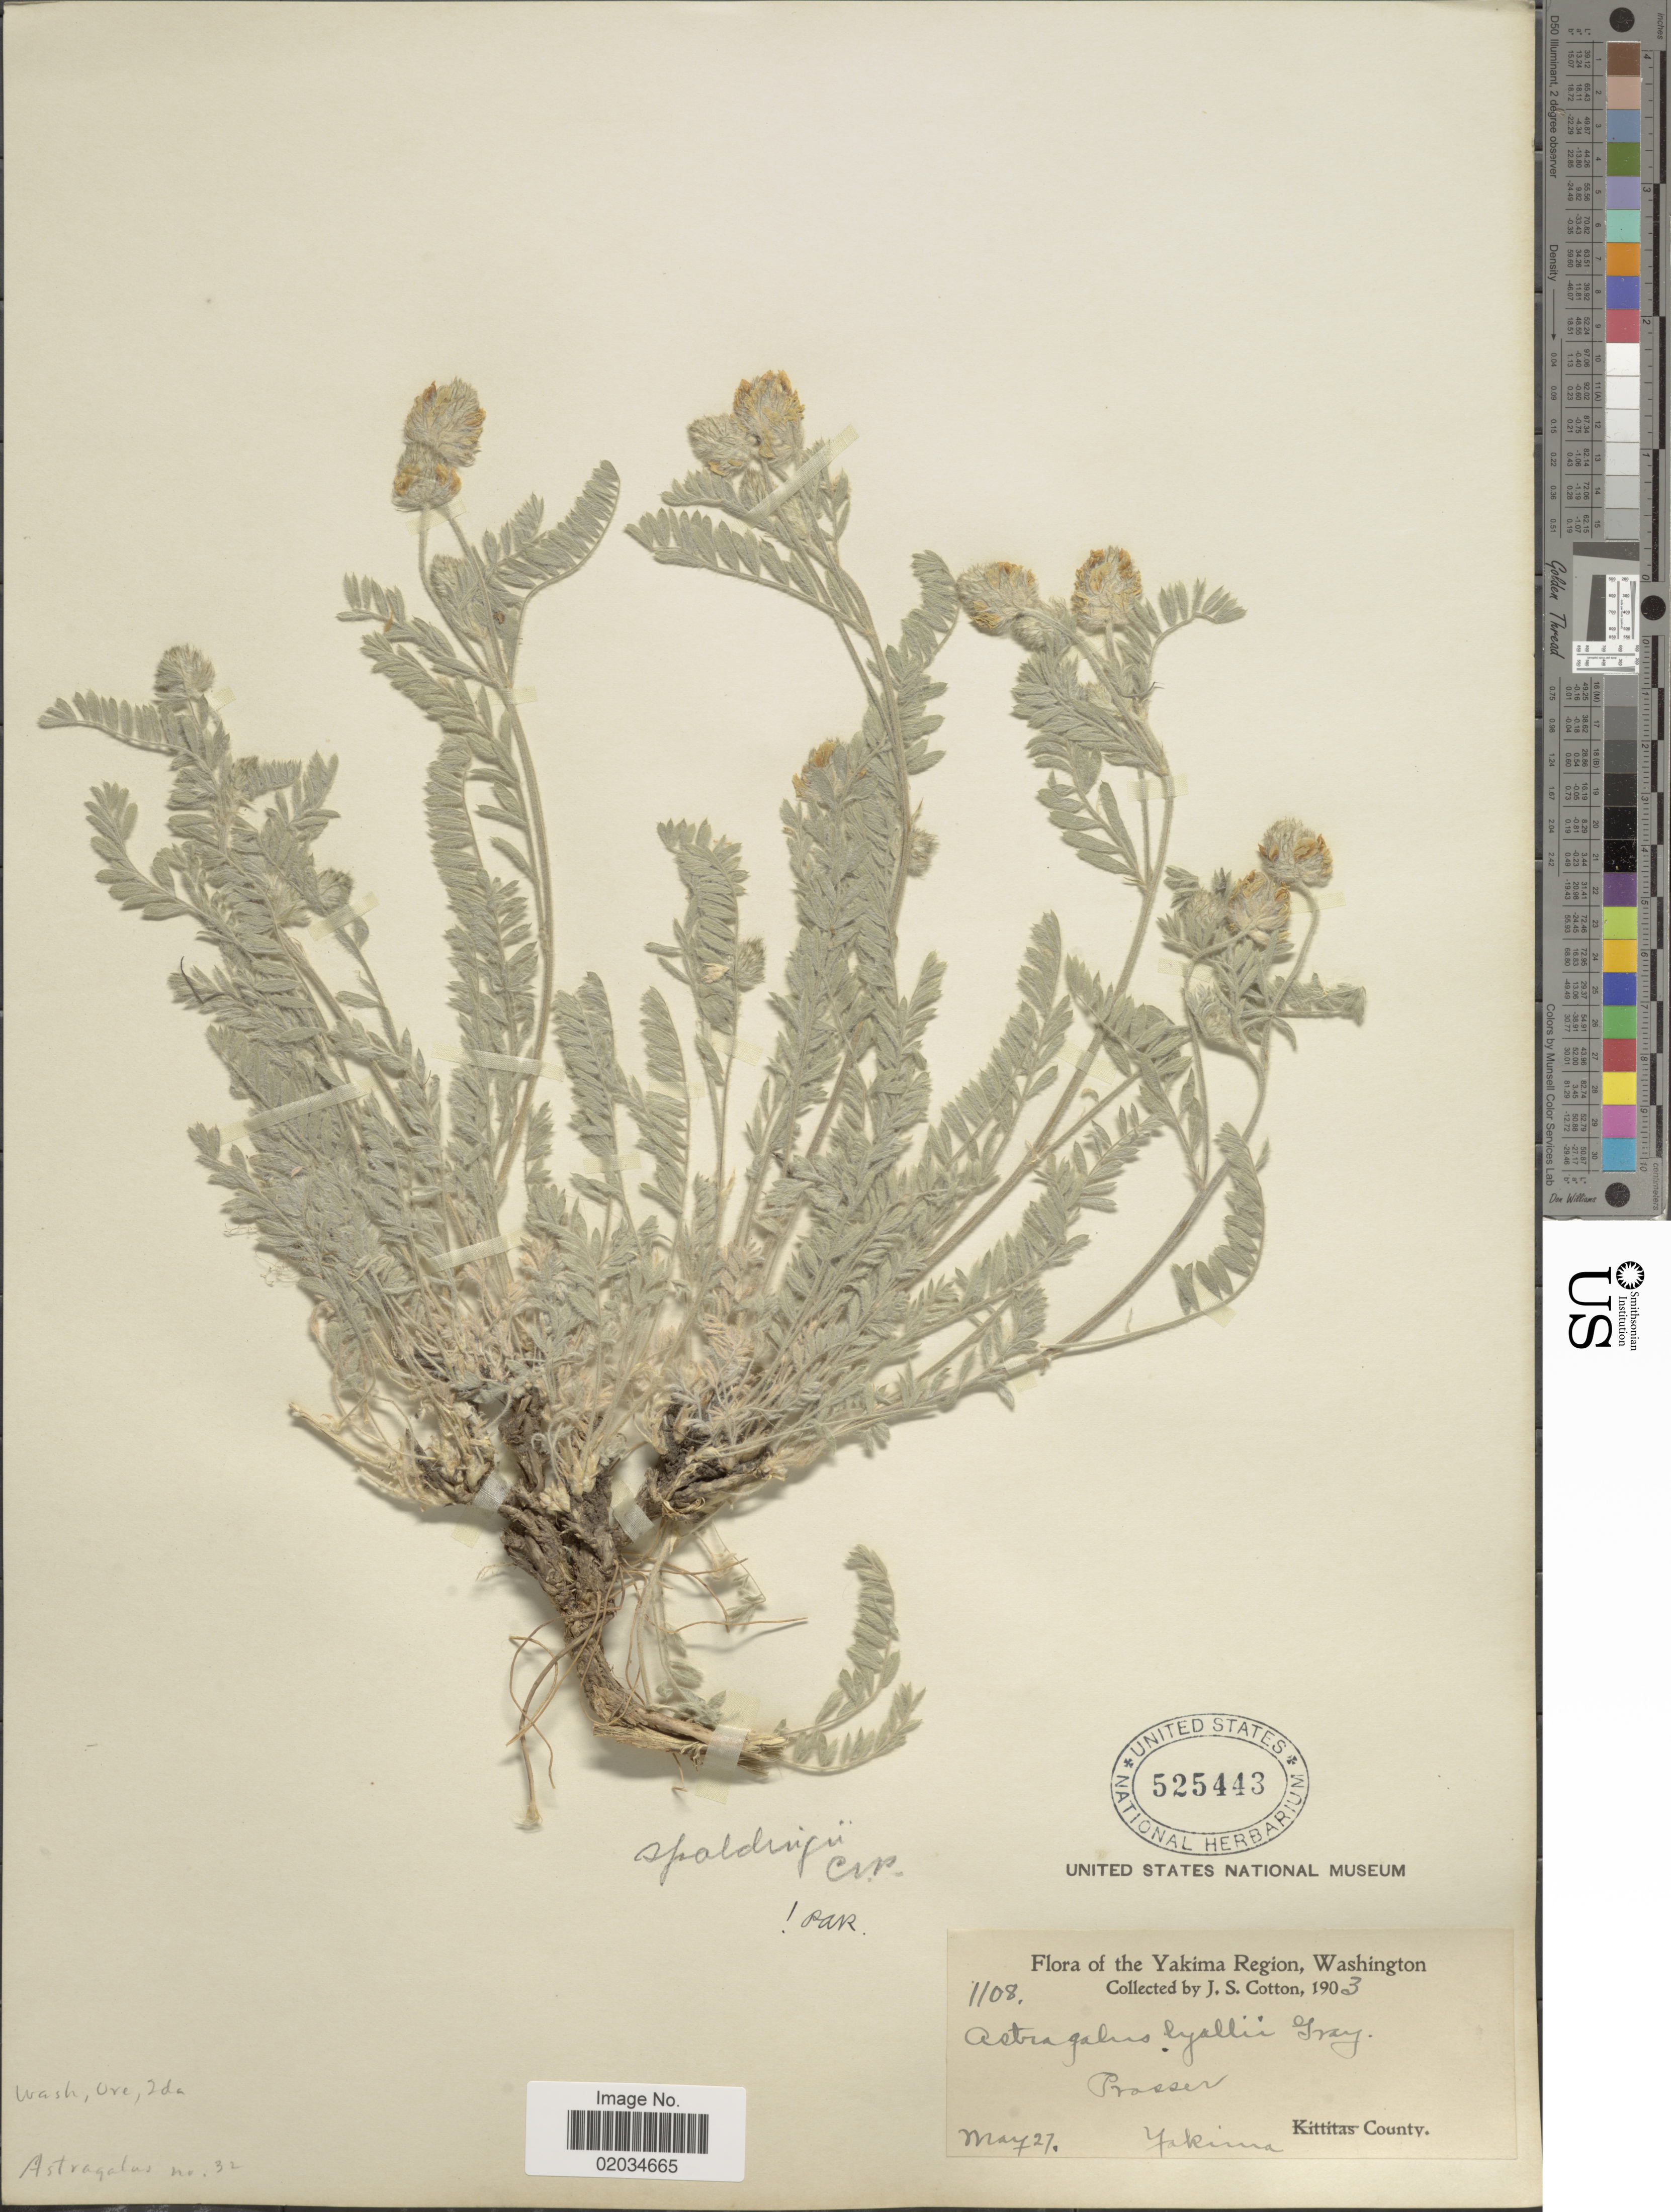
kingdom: Plantae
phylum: Tracheophyta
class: Magnoliopsida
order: Fabales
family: Fabaceae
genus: Astragalus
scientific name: Astragalus spaldingii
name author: A. Gray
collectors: J. S. Cotton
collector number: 1108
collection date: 1903-05-27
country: United States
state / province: Washington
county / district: Yakima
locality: Yakima Region, Prosser, Yakima County.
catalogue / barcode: US 525443